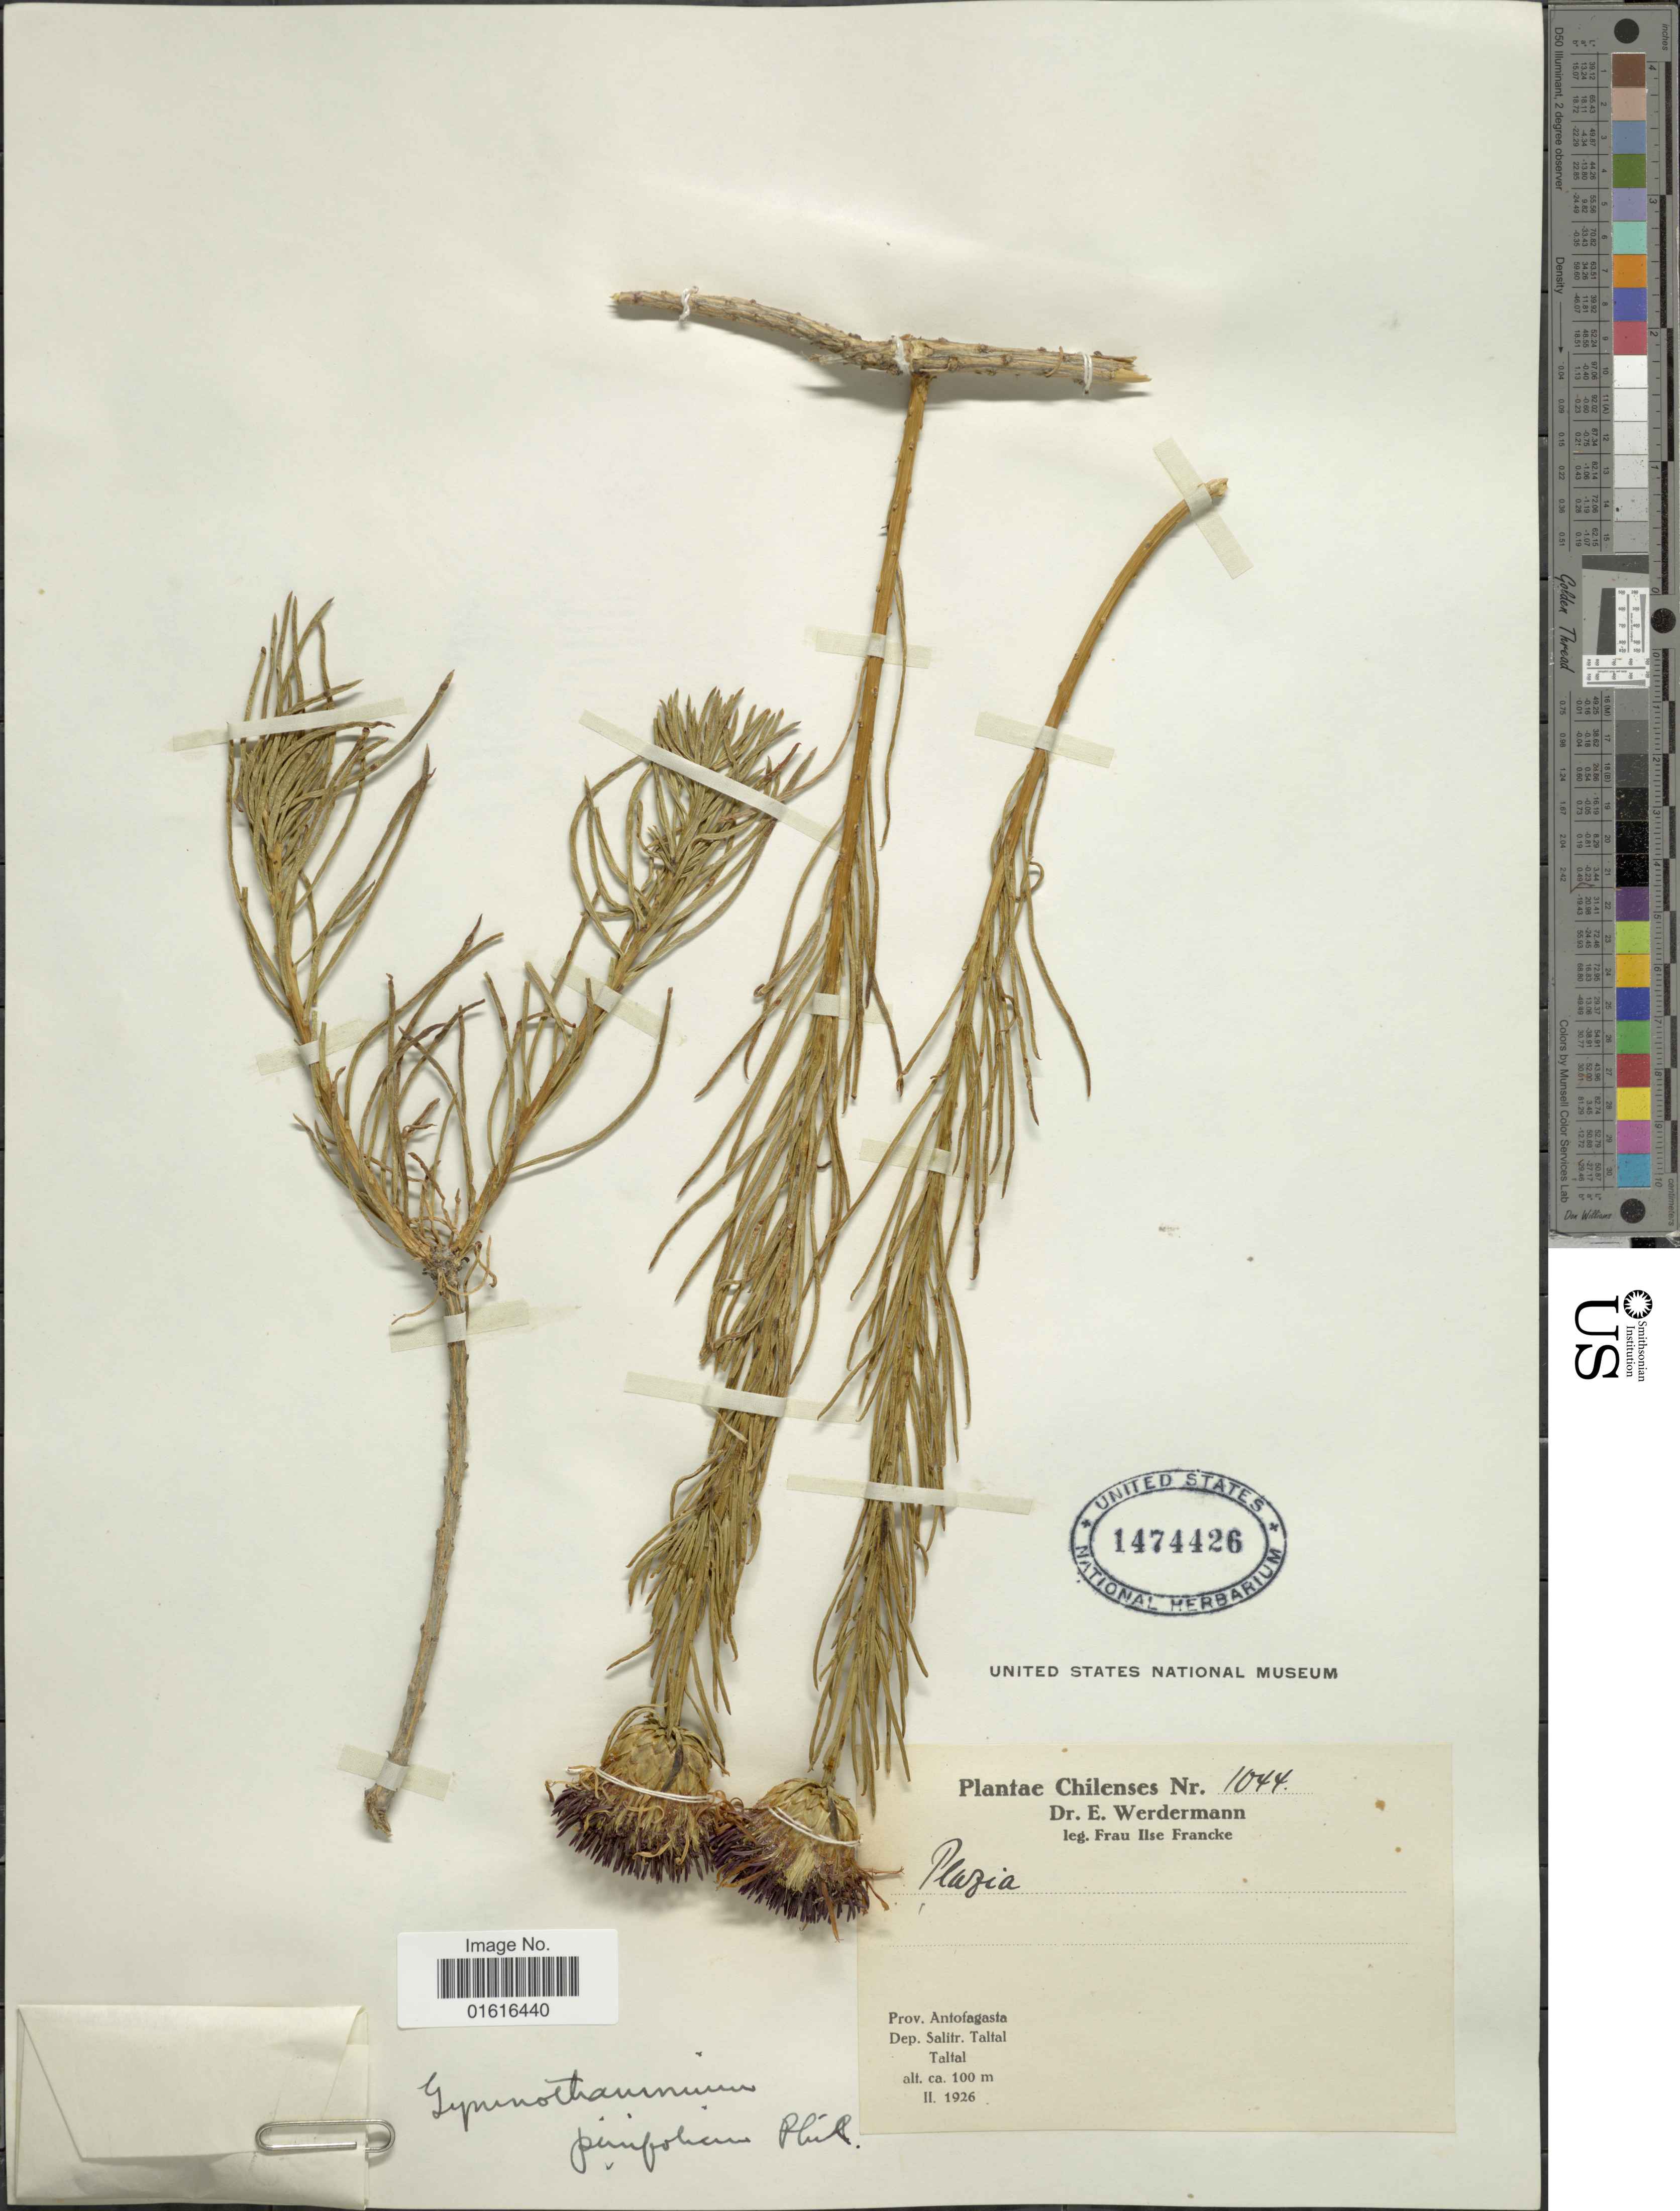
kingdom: Plantae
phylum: Tracheophyta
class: Magnoliopsida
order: Asterales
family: Asteraceae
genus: Gypothamnium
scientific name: Gypothamnium pinifolium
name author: Phil.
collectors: I. Francke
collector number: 1044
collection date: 1926-02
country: Chile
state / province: Antofagasta (II)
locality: Dept. Saliitr. Taltal, Taltal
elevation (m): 100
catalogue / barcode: US 1474426